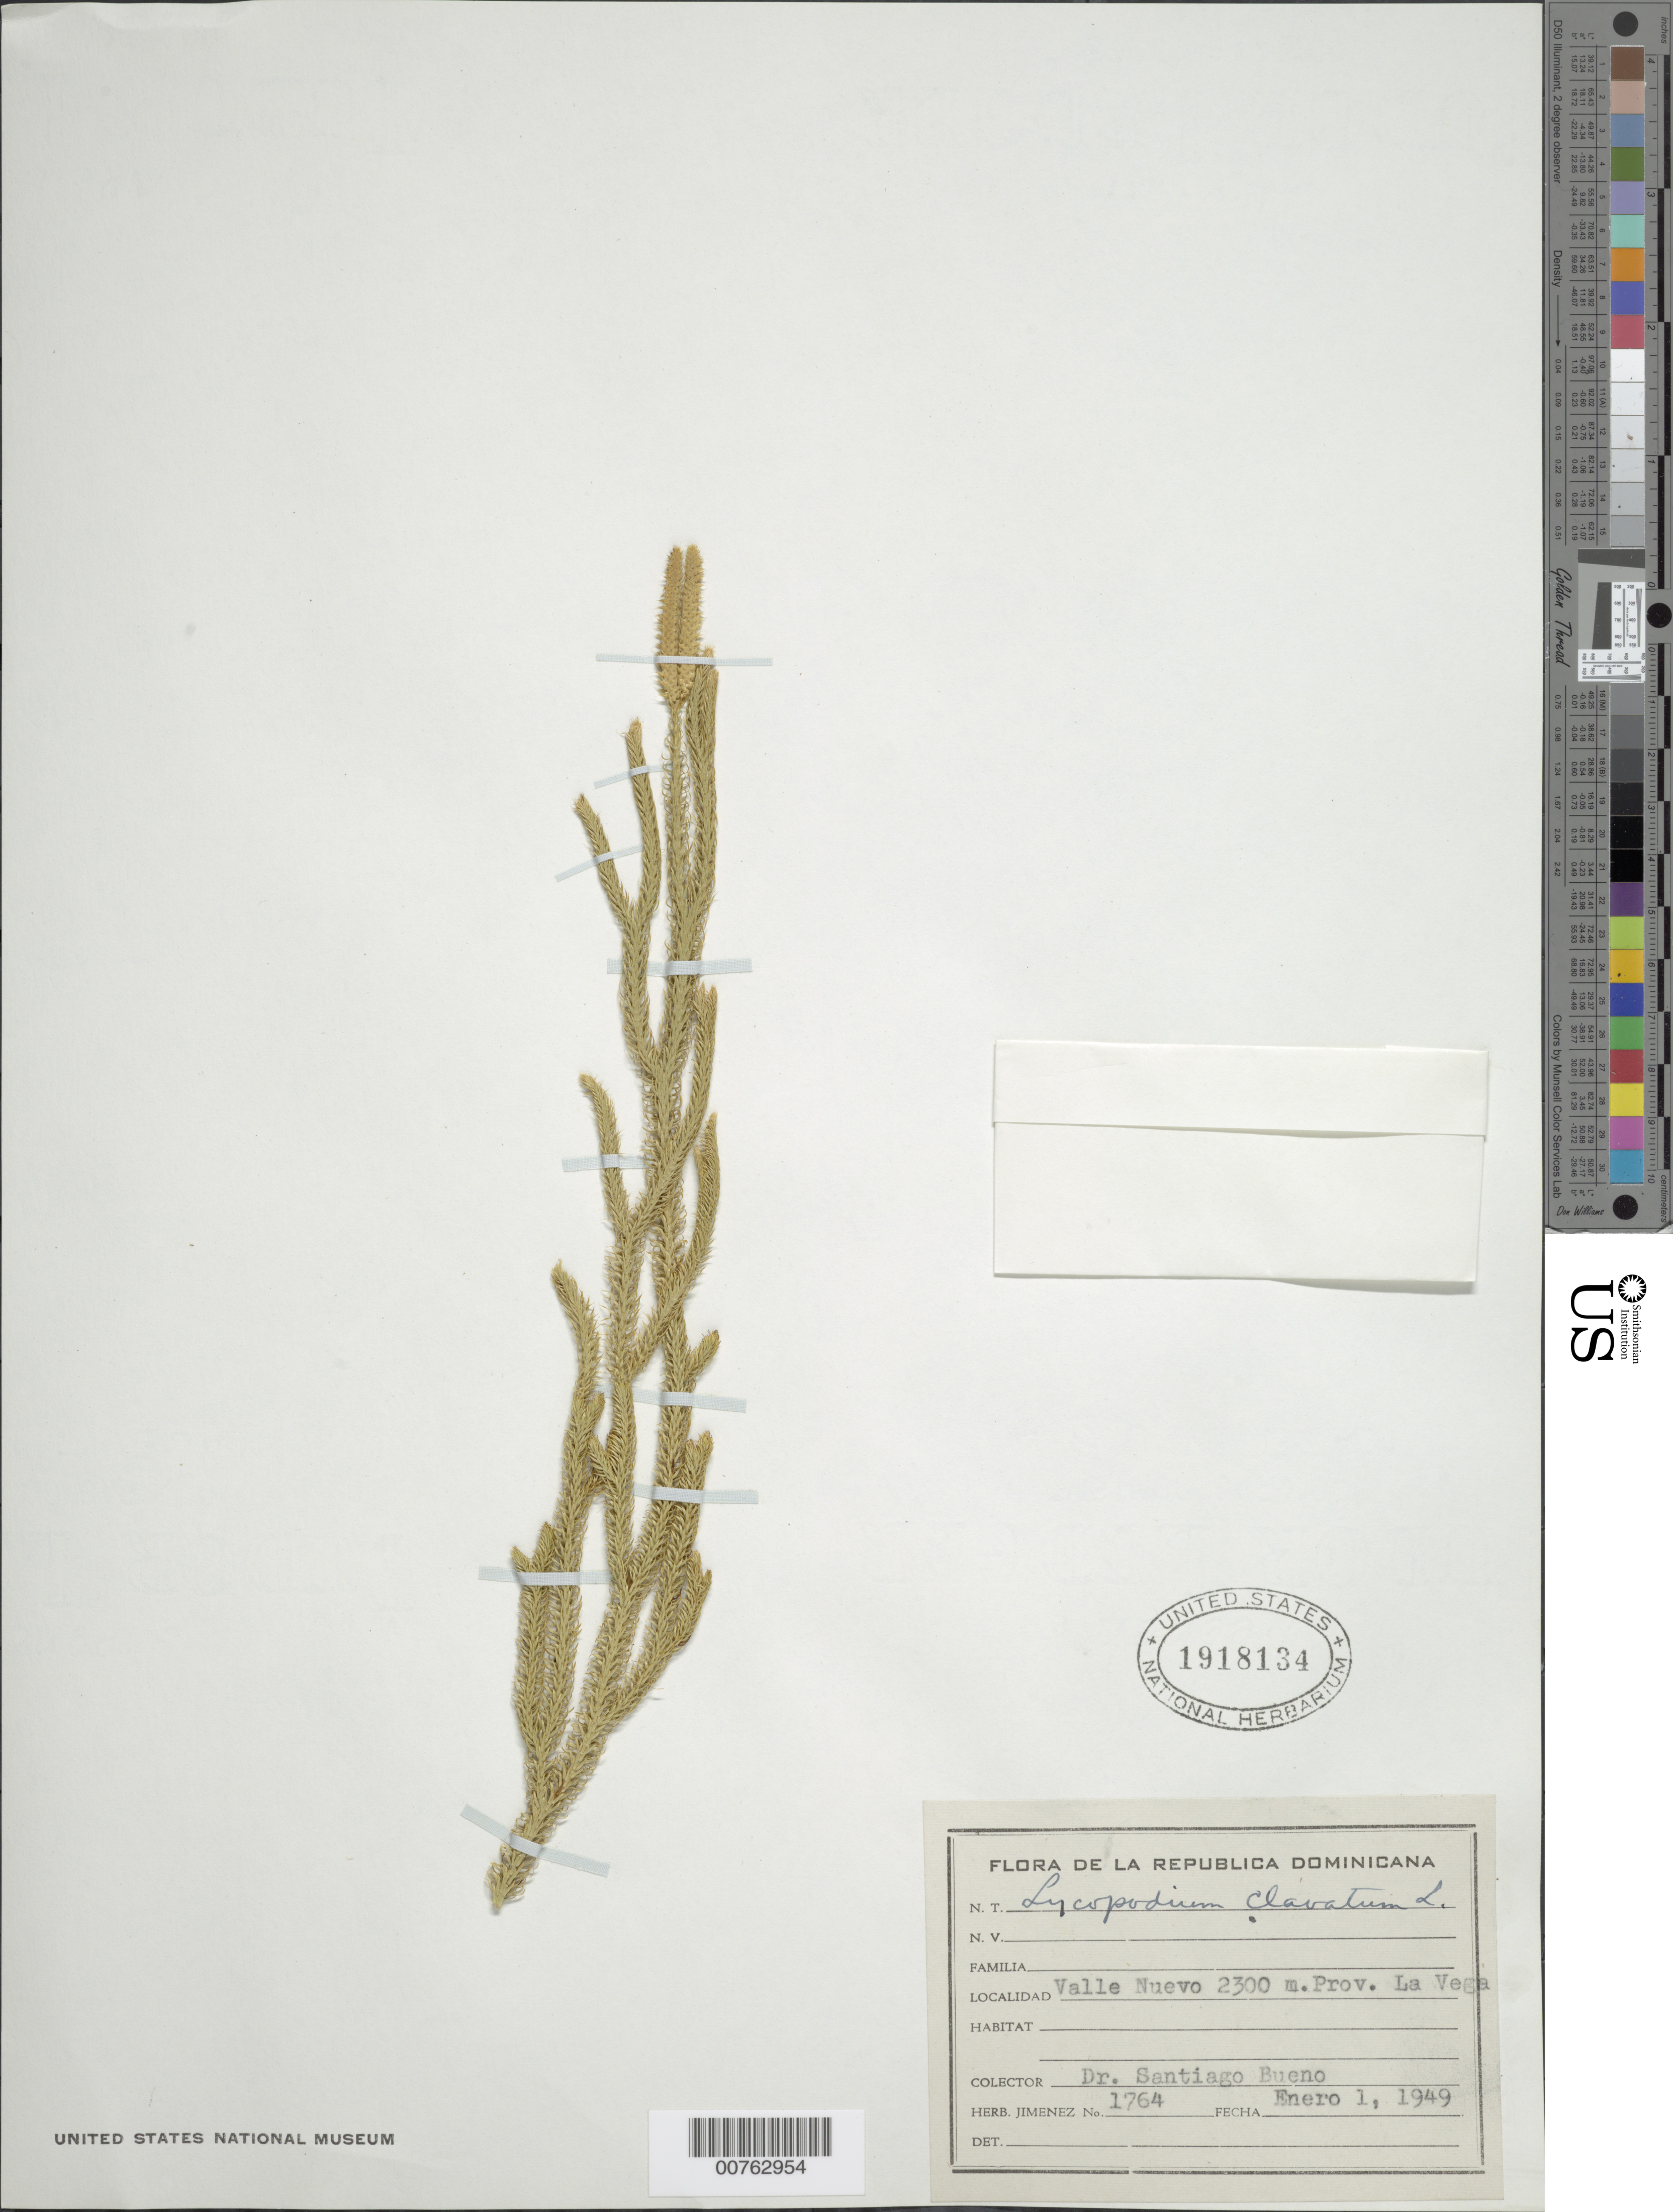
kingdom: Plantae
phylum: Tracheophyta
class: Lycopodiopsida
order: Lycopodiales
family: Lycopodiaceae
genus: Lycopodium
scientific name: Lycopodium clavatum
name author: L.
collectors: S. Bueno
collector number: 1764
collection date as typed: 01 Jan 1949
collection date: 1949-01-01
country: Dominican Republic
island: Hispaniola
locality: Valle Nuevo. Prov. La Vega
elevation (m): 2300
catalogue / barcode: US 1918134